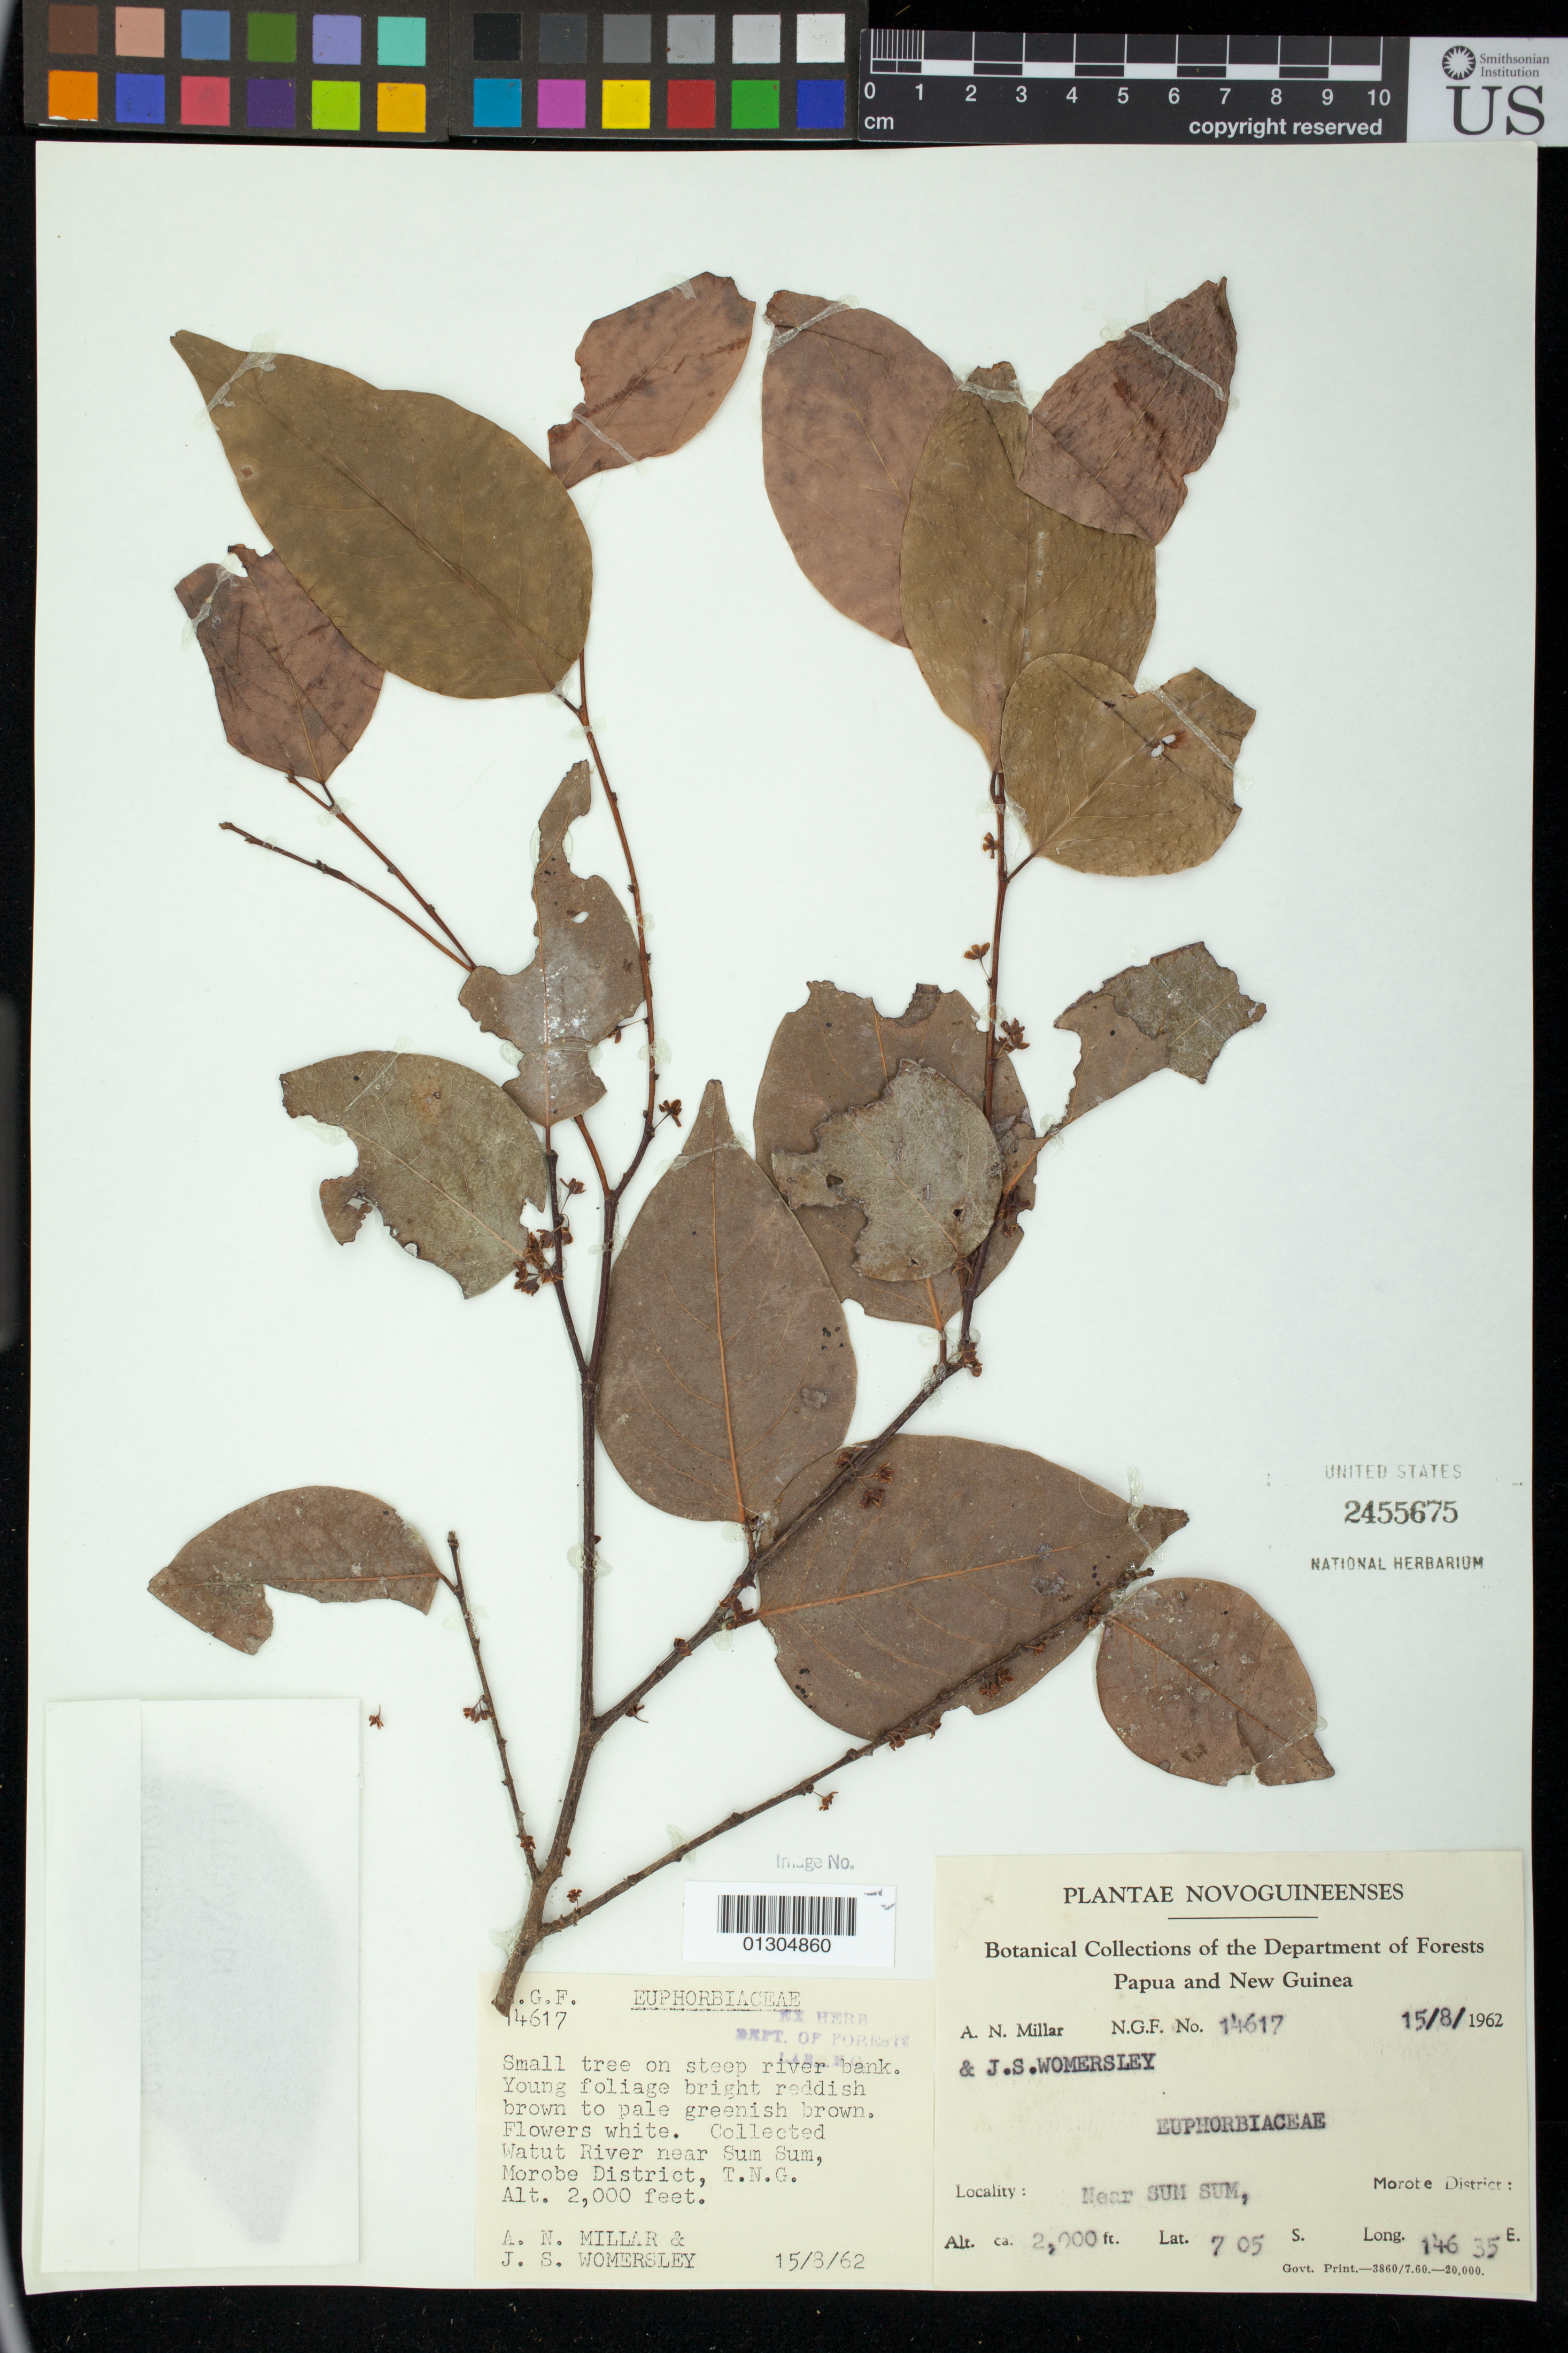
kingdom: Plantae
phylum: Tracheophyta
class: Magnoliopsida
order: Malpighiales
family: Euphorbiaceae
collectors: A. Millar & J. S. Womersley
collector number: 14617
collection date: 1962-08-15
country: Papua New Guinea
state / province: Morobe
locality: Watut River near Sum Sum, Morobe District, T.N.G.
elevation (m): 610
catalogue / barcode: US 2455675